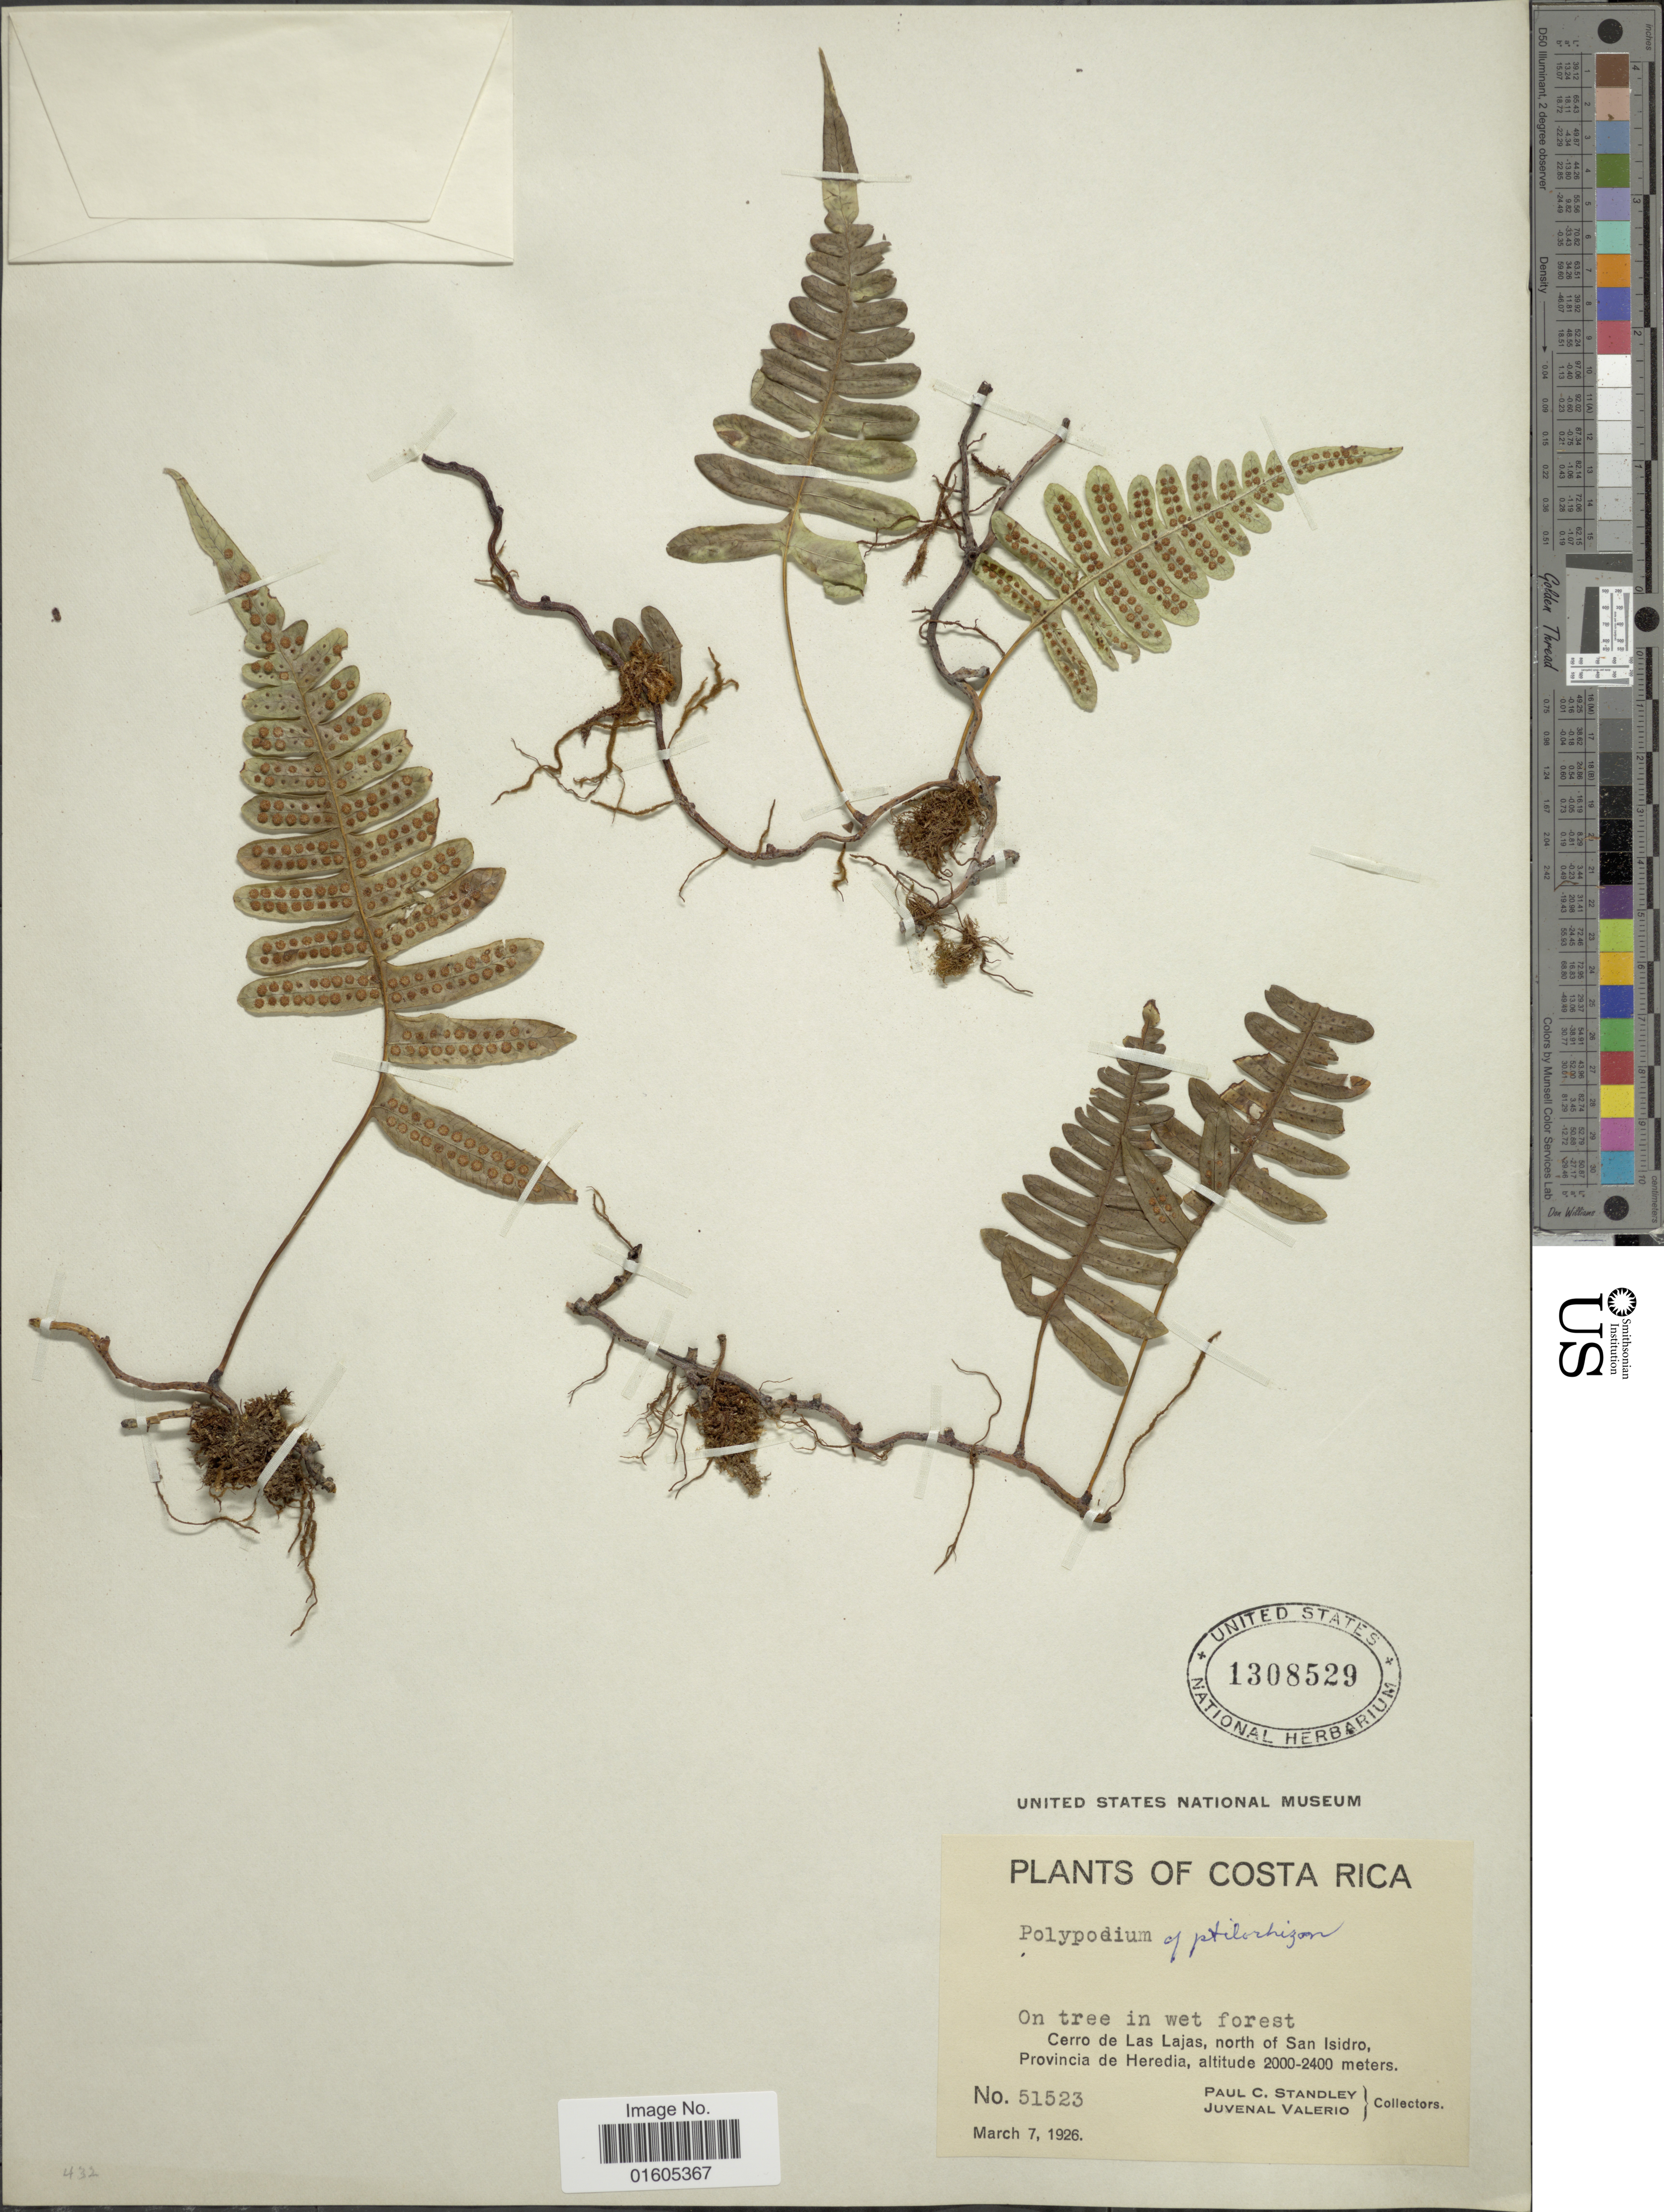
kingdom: Plantae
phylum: Tracheophyta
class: Polypodiopsida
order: Polypodiales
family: Polypodiaceae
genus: Serpocaulon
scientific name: Serpocaulon ptilorhizon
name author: (Christ) A.R. Sm.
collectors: P. C. Standley & J. Valerio R.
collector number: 51523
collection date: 1926-03-07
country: Costa Rica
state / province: Heredia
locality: Cerro de Las Lajas, north of San Isidro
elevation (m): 2000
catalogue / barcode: US 1308529